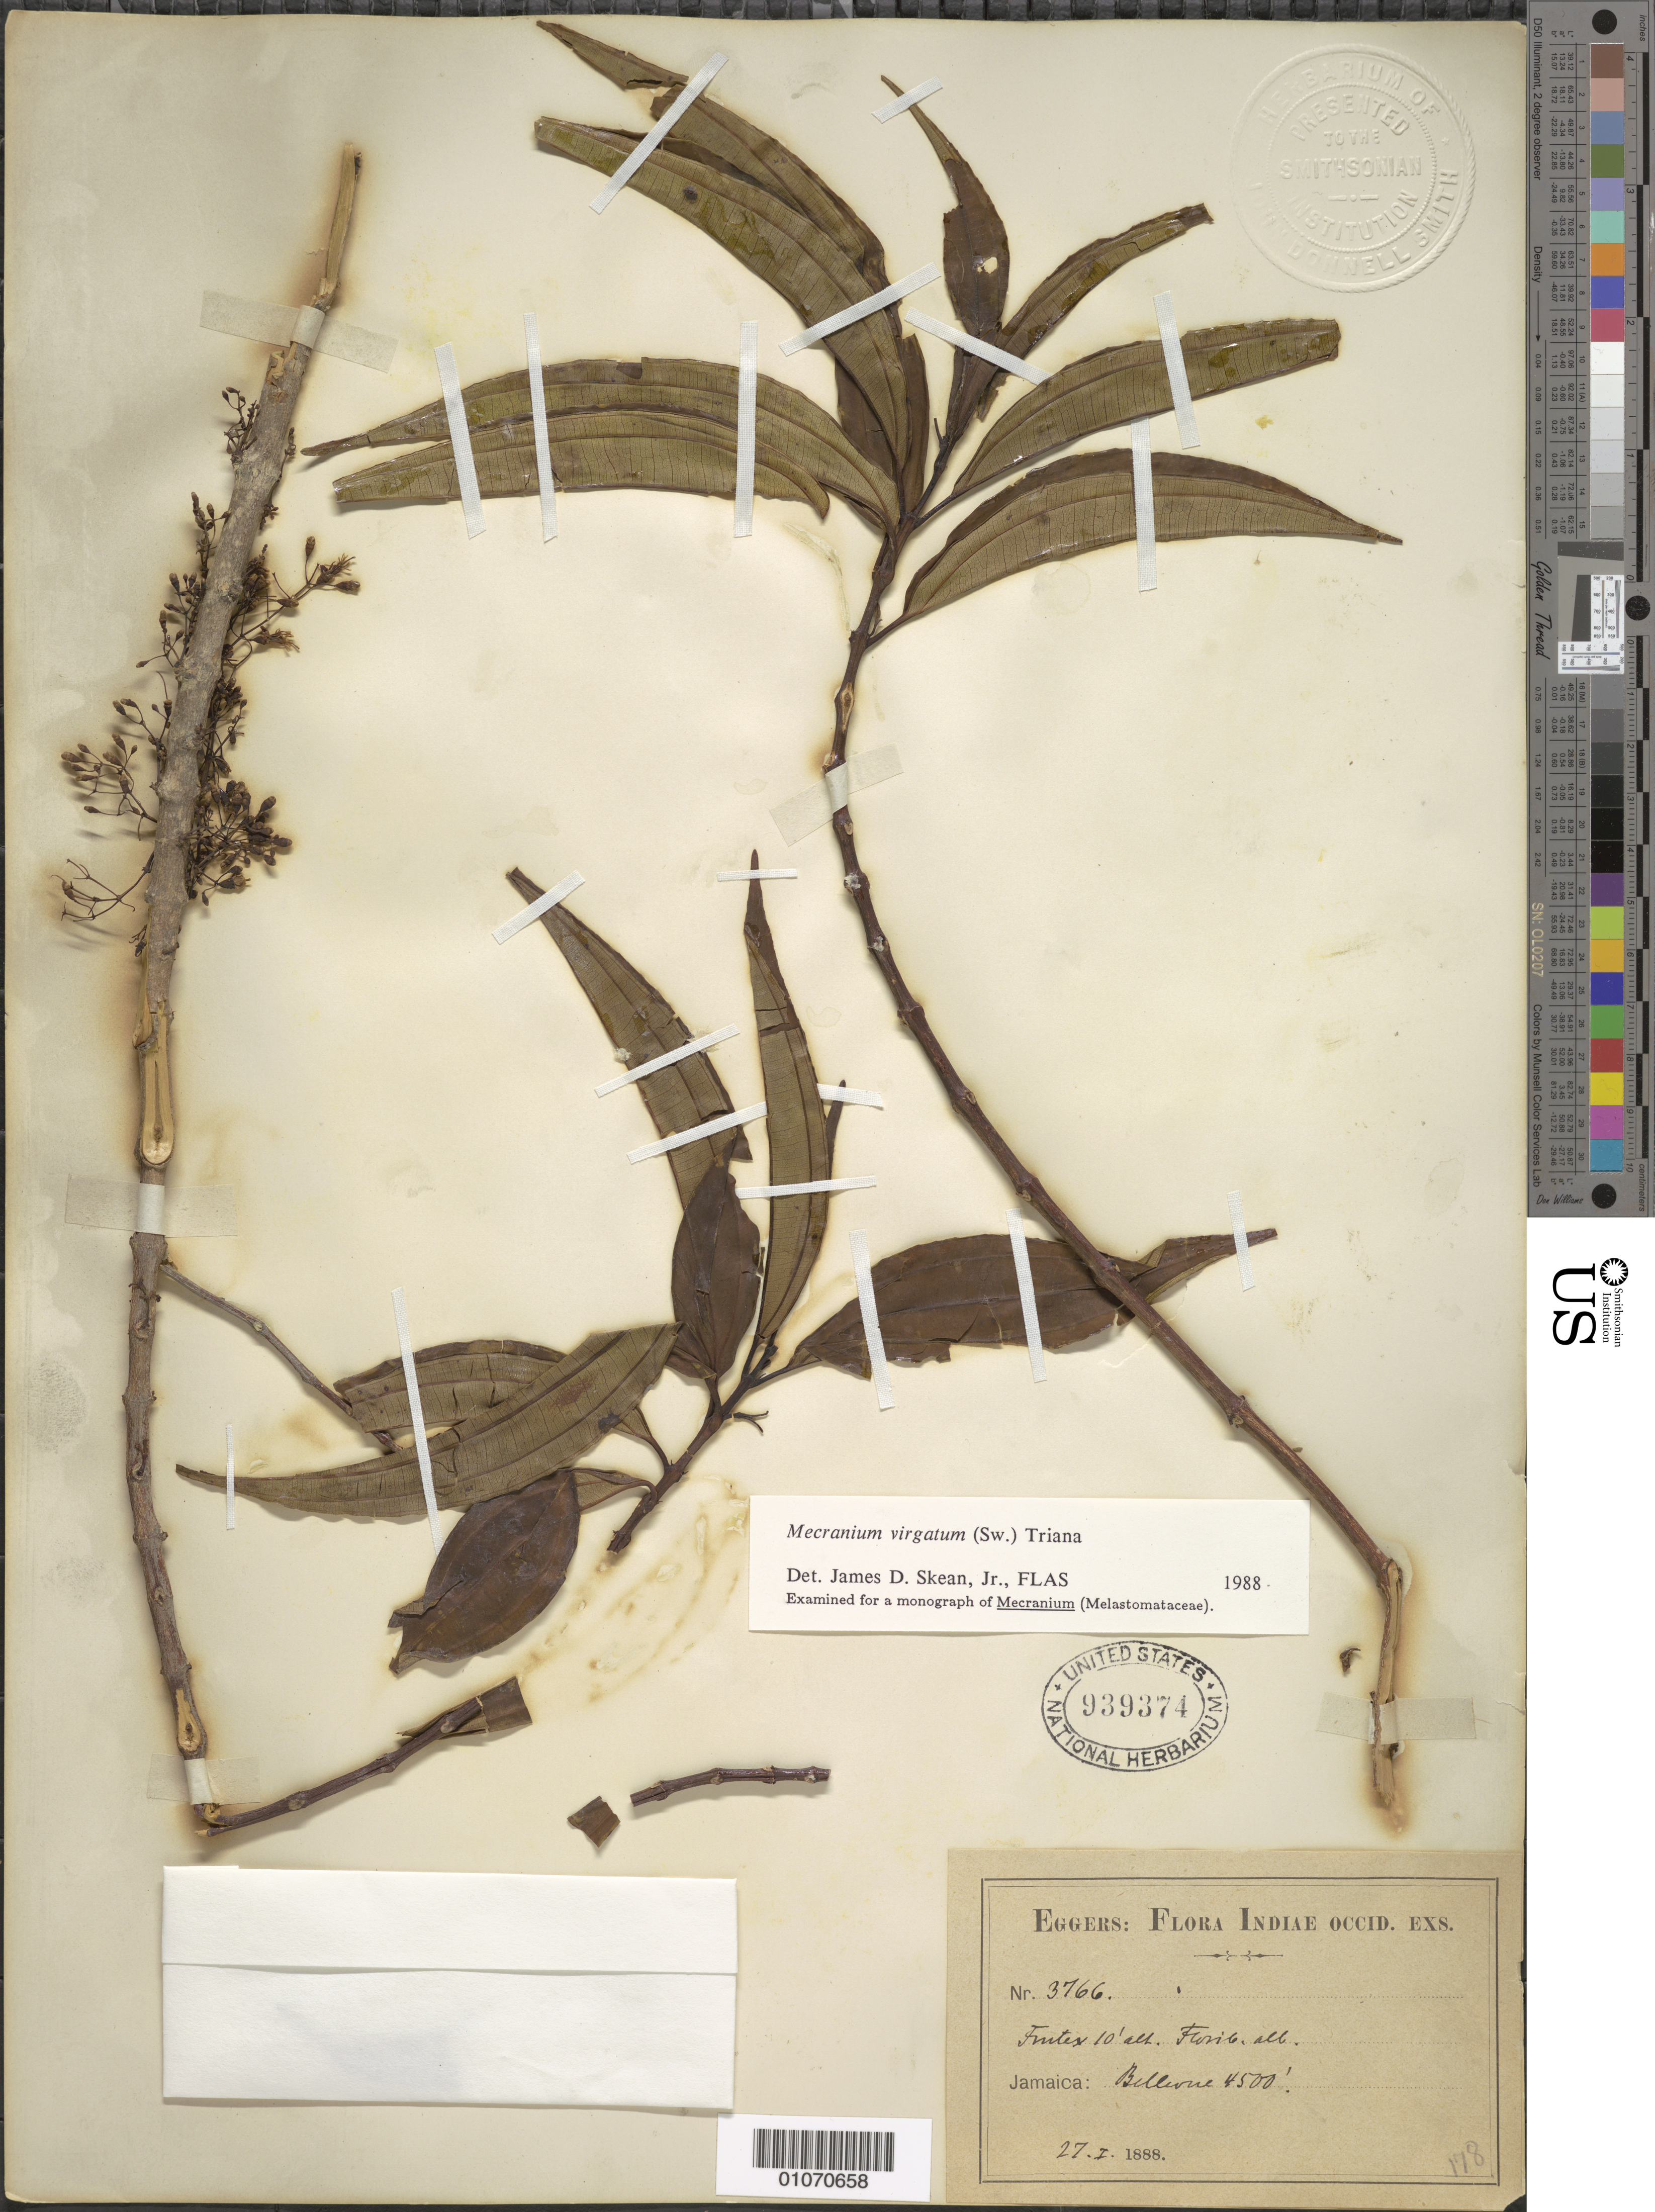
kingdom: Plantae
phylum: Tracheophyta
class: Magnoliopsida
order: Myrtales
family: Melastomataceae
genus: Mecranium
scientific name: Mecranium virgatum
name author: (Sw.) Triana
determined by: Skean, J. D., Jr.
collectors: H. F. A. von Eggers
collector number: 3766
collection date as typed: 27 Jan 1888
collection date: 1888-01-27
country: Jamaica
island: Jamaica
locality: Bellevue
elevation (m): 1372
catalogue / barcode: US 939374